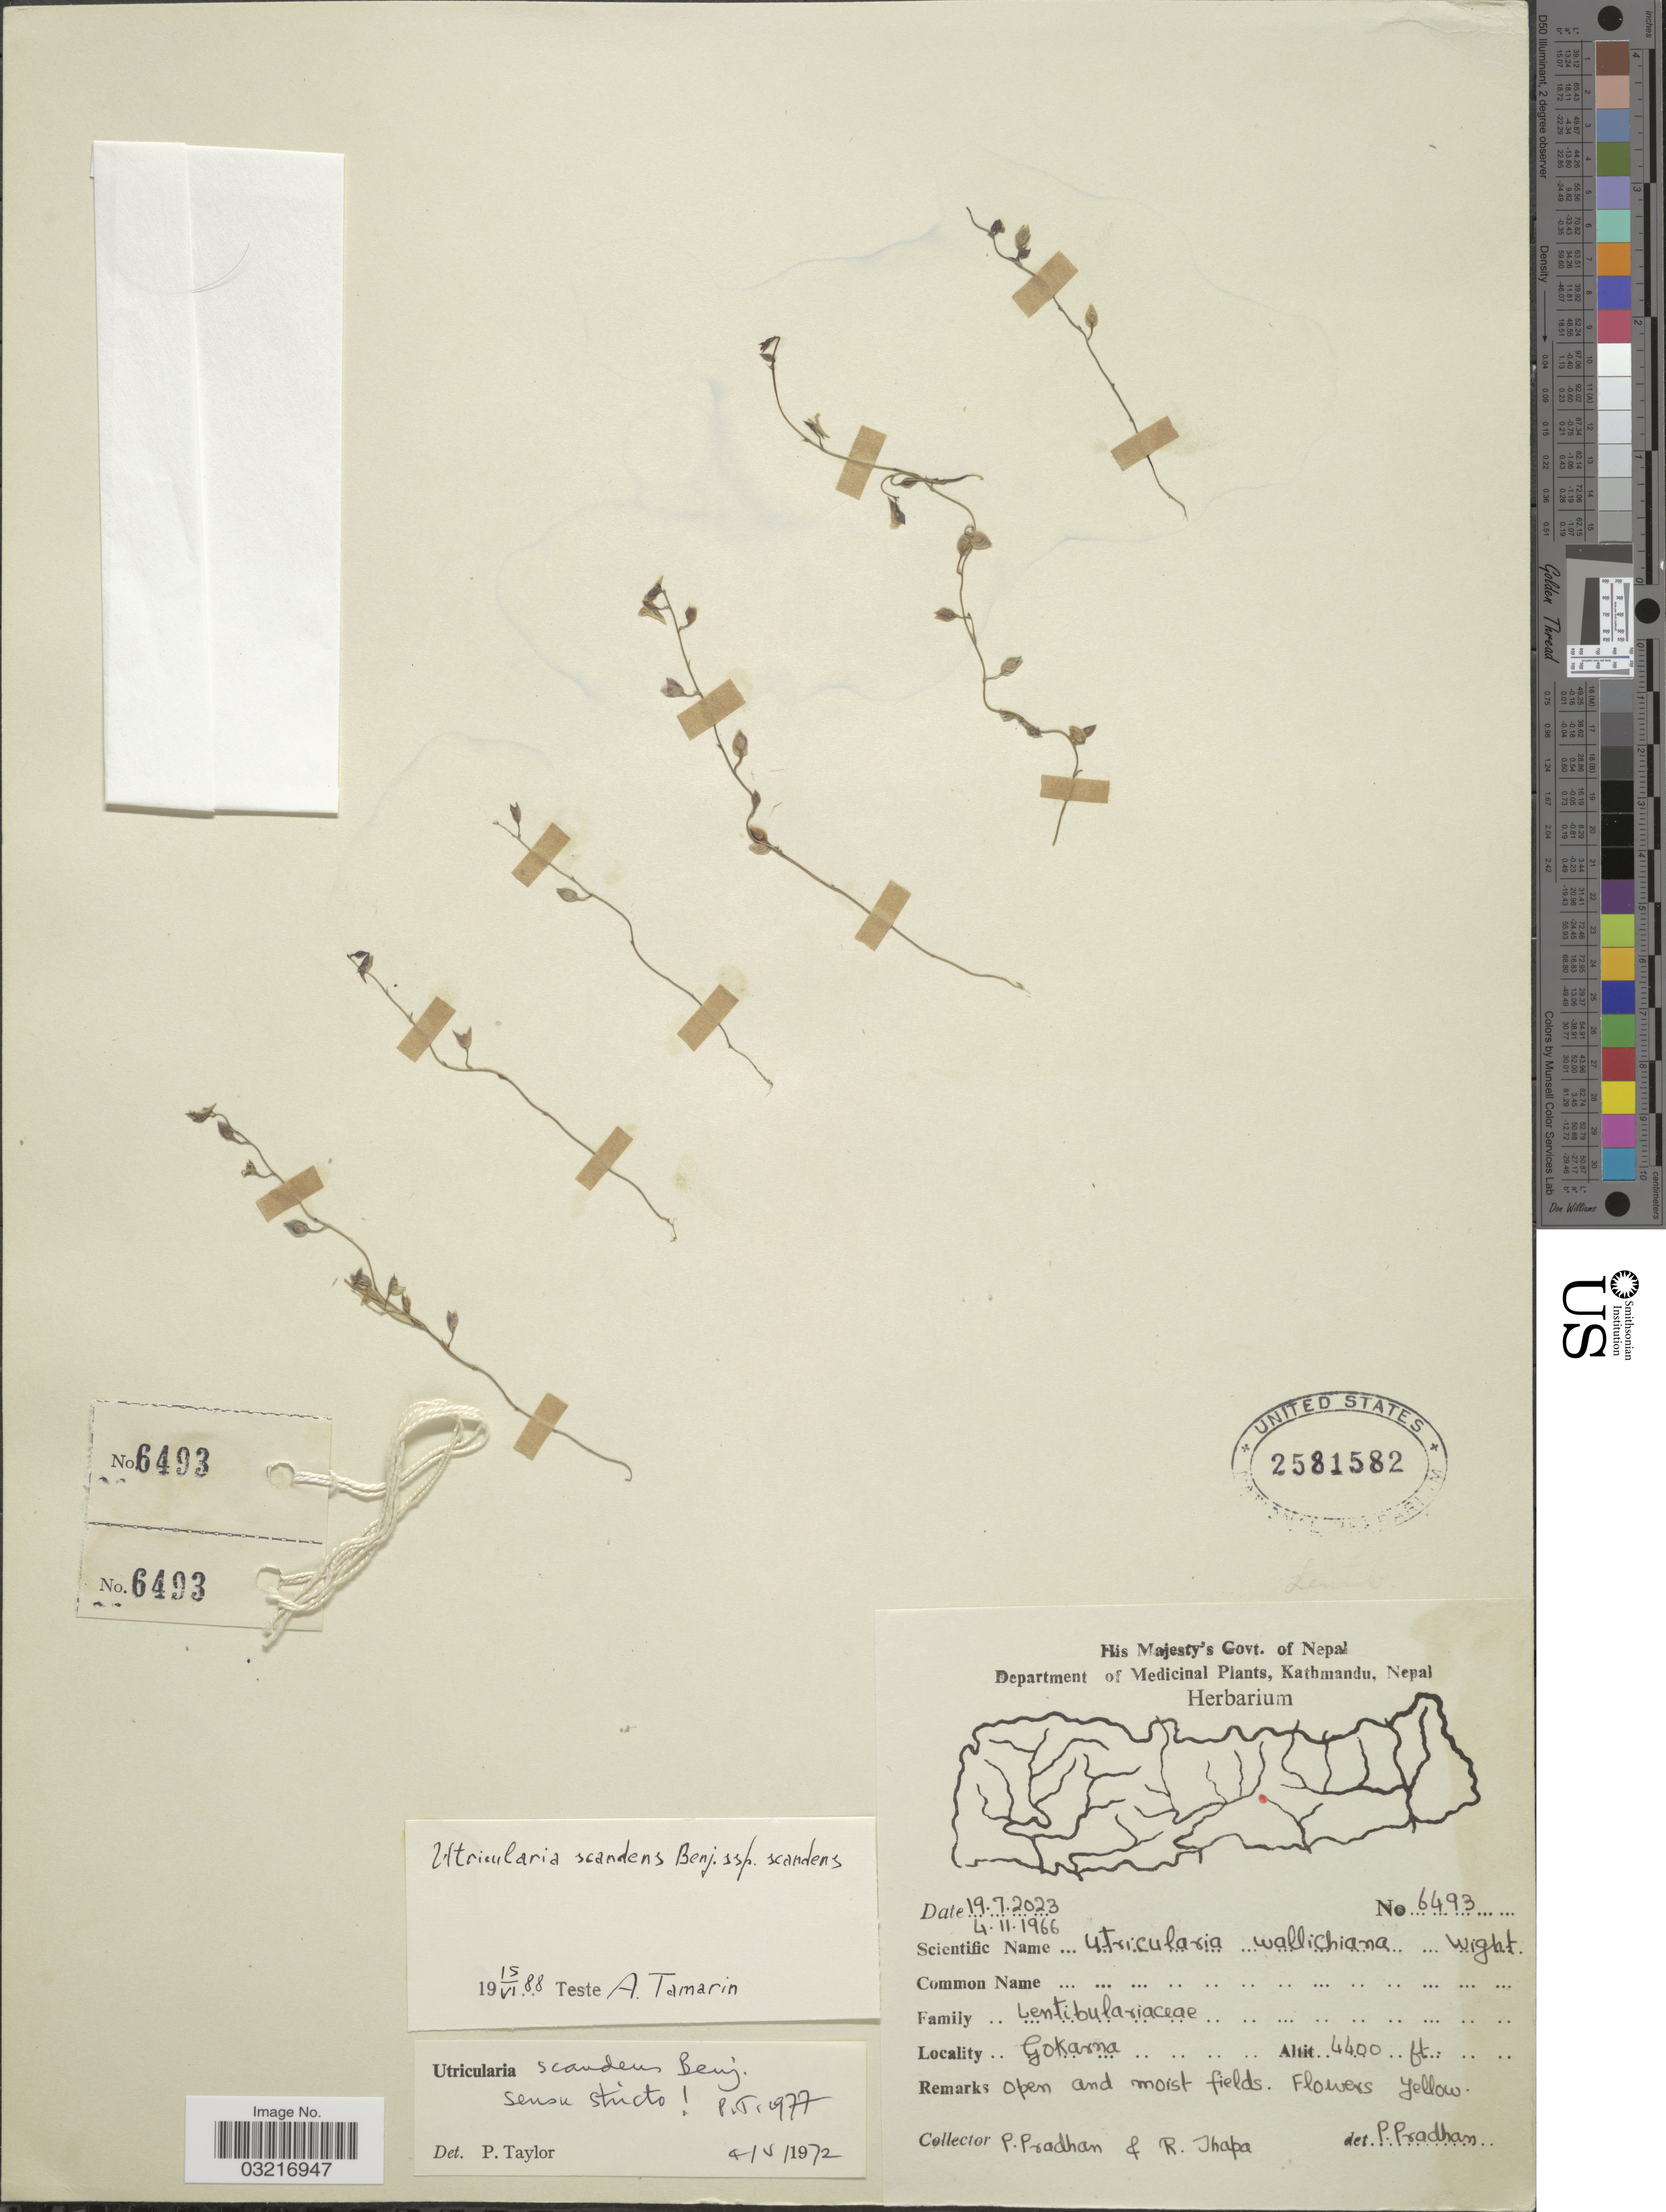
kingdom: Plantae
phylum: Tracheophyta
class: Magnoliopsida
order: Lamiales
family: Lentibulariaceae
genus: Utricularia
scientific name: Utricularia scandens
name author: Benj.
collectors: P. Pradhan & R. Thapa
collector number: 6493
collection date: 1966-11-04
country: Nepal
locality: Gokarna.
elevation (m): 1341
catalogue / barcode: US 2581582